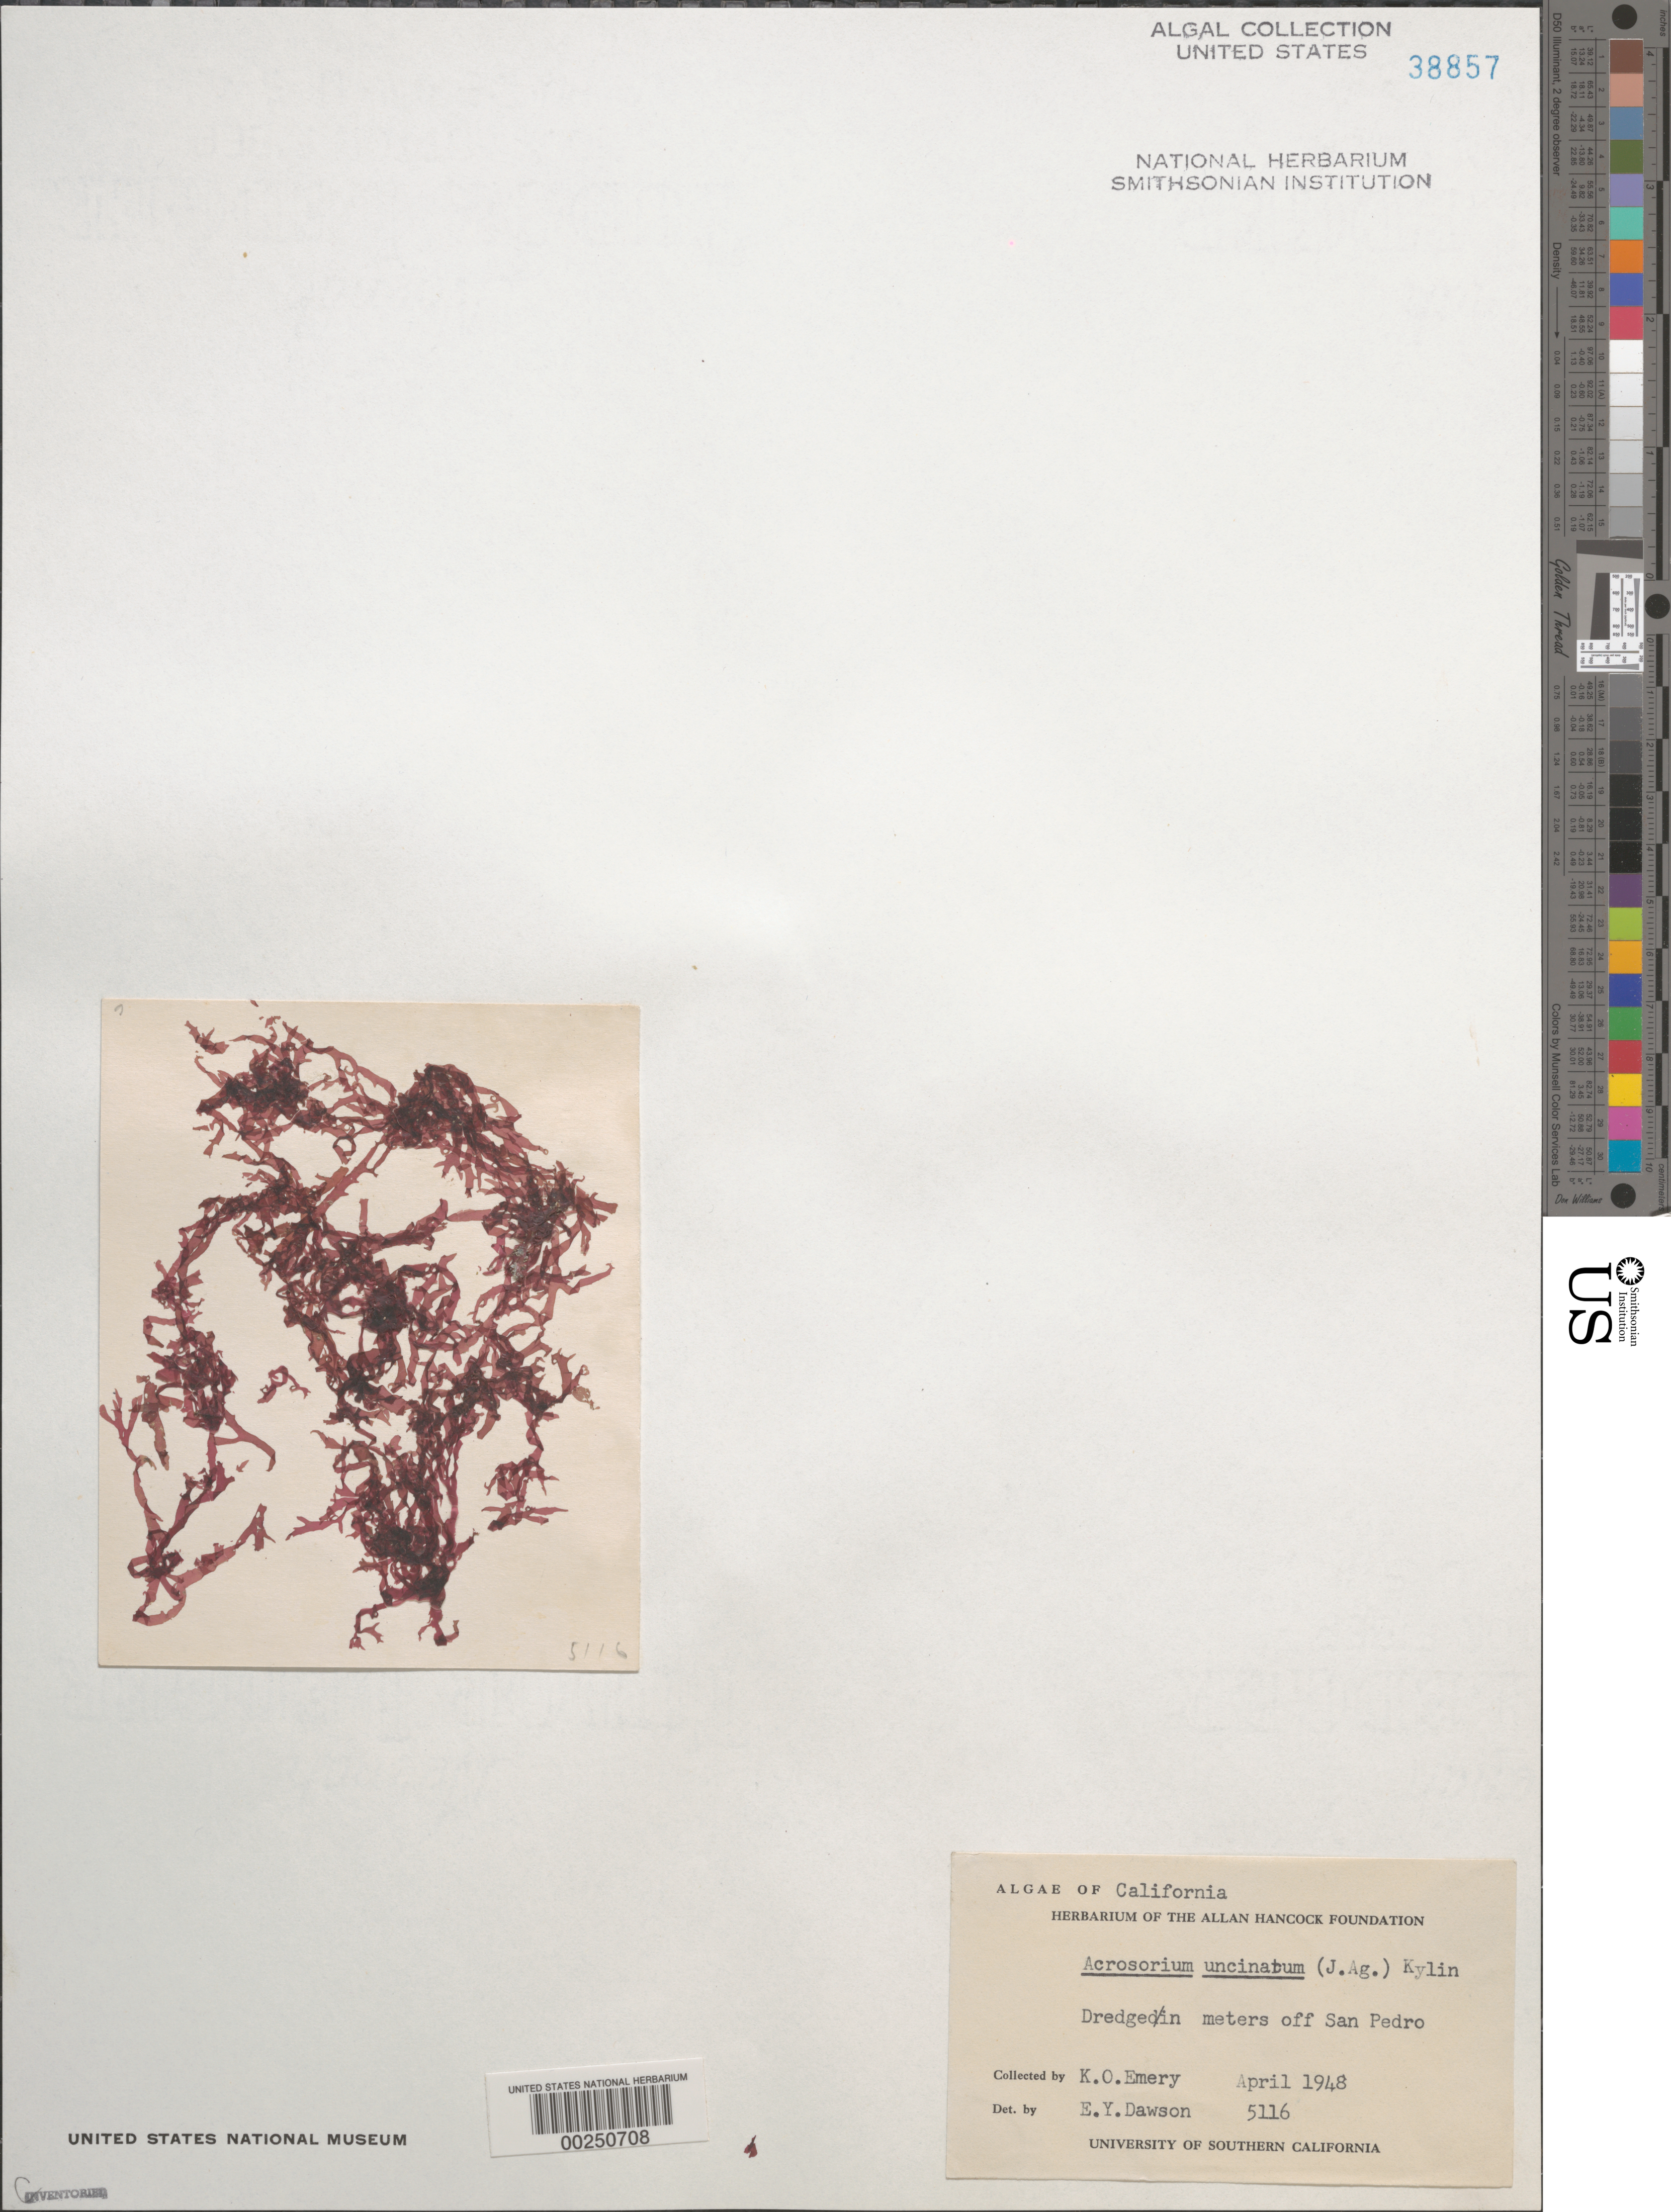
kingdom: Plantae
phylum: Rhodophyta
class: Florideophyceae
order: Ceramiales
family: Delesseriaceae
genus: Cryptopleura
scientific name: Cryptopleura ramosa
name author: (Huds.) L.M. Newton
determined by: Algae name updating Project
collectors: K. Emery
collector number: EYD 5118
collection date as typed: Apr 1948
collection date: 1948-04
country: United States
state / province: California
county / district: Los Angeles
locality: Off San Pedro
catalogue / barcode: US 38857